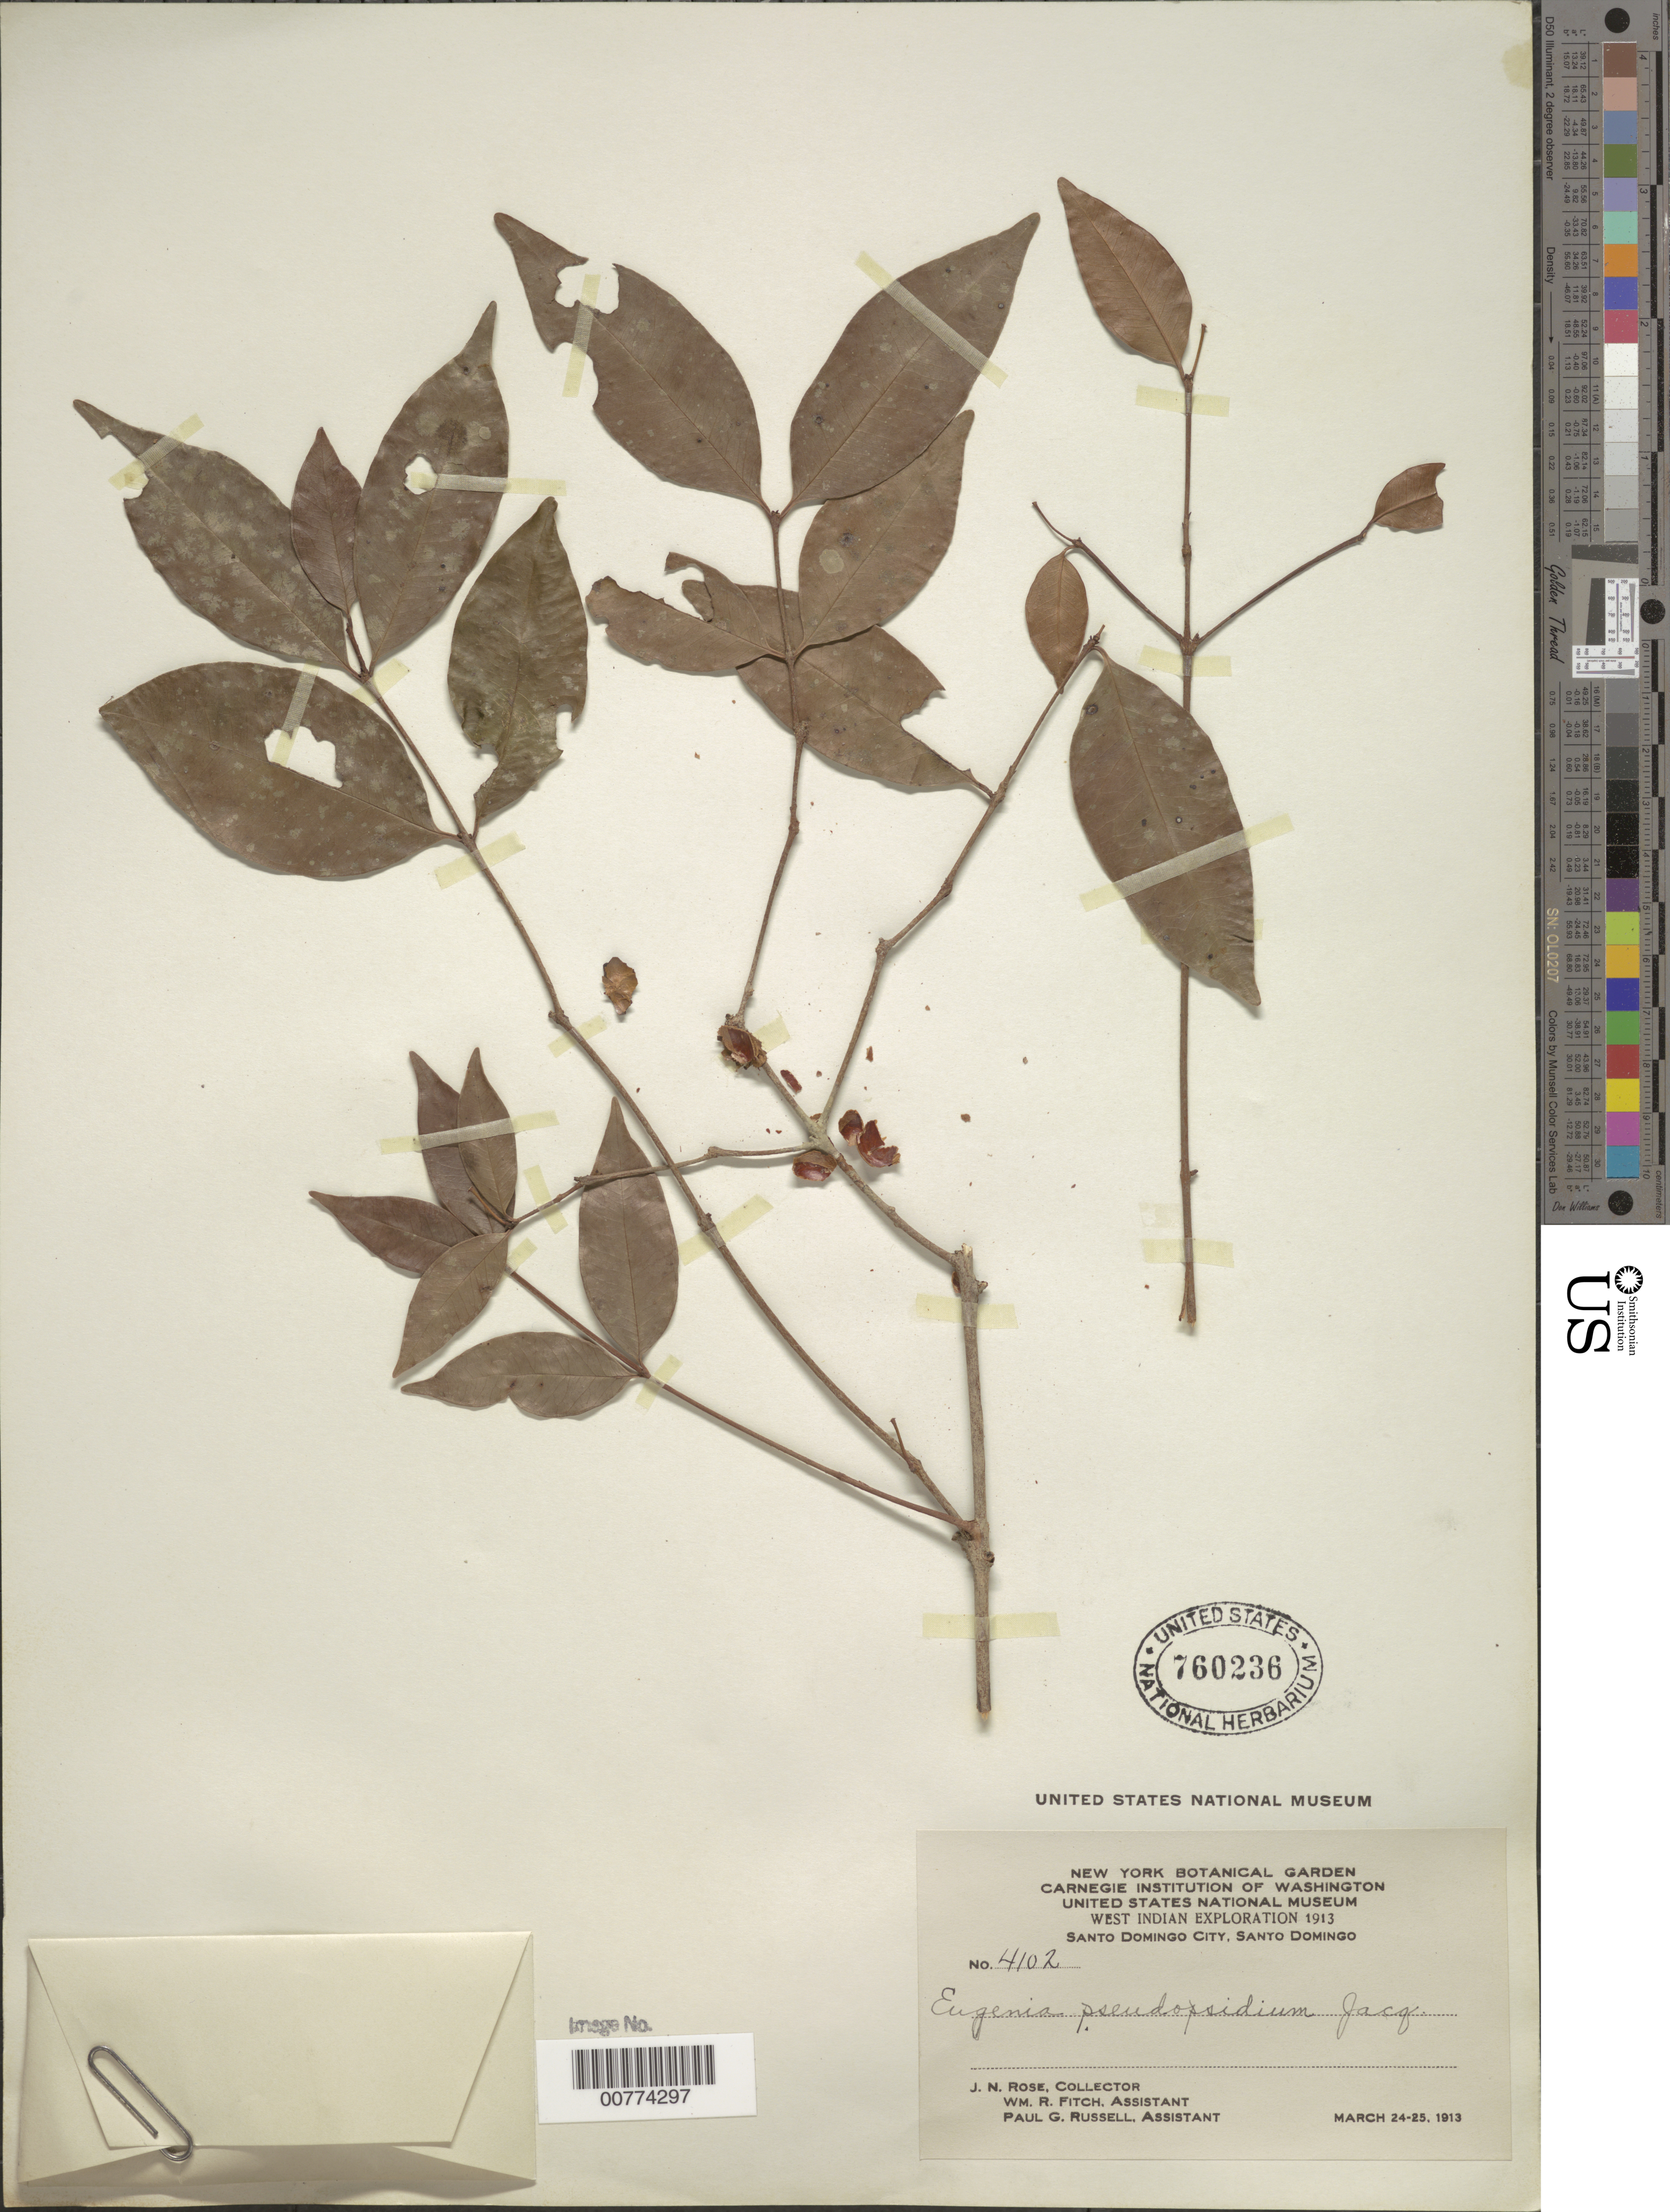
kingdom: Plantae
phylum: Tracheophyta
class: Magnoliopsida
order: Myrtales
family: Myrtaceae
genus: Eugenia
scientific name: Eugenia pseudopsidium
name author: Jacq.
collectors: J. N. Rose, W. R. Fitch & P. G. Russell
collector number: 4102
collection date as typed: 24 Mar 1913 25 Mar 1913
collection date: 1913-03-24/1913-03-25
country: Dominican Republic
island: Hispaniola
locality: Santo Domingo City.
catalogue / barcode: US 760236